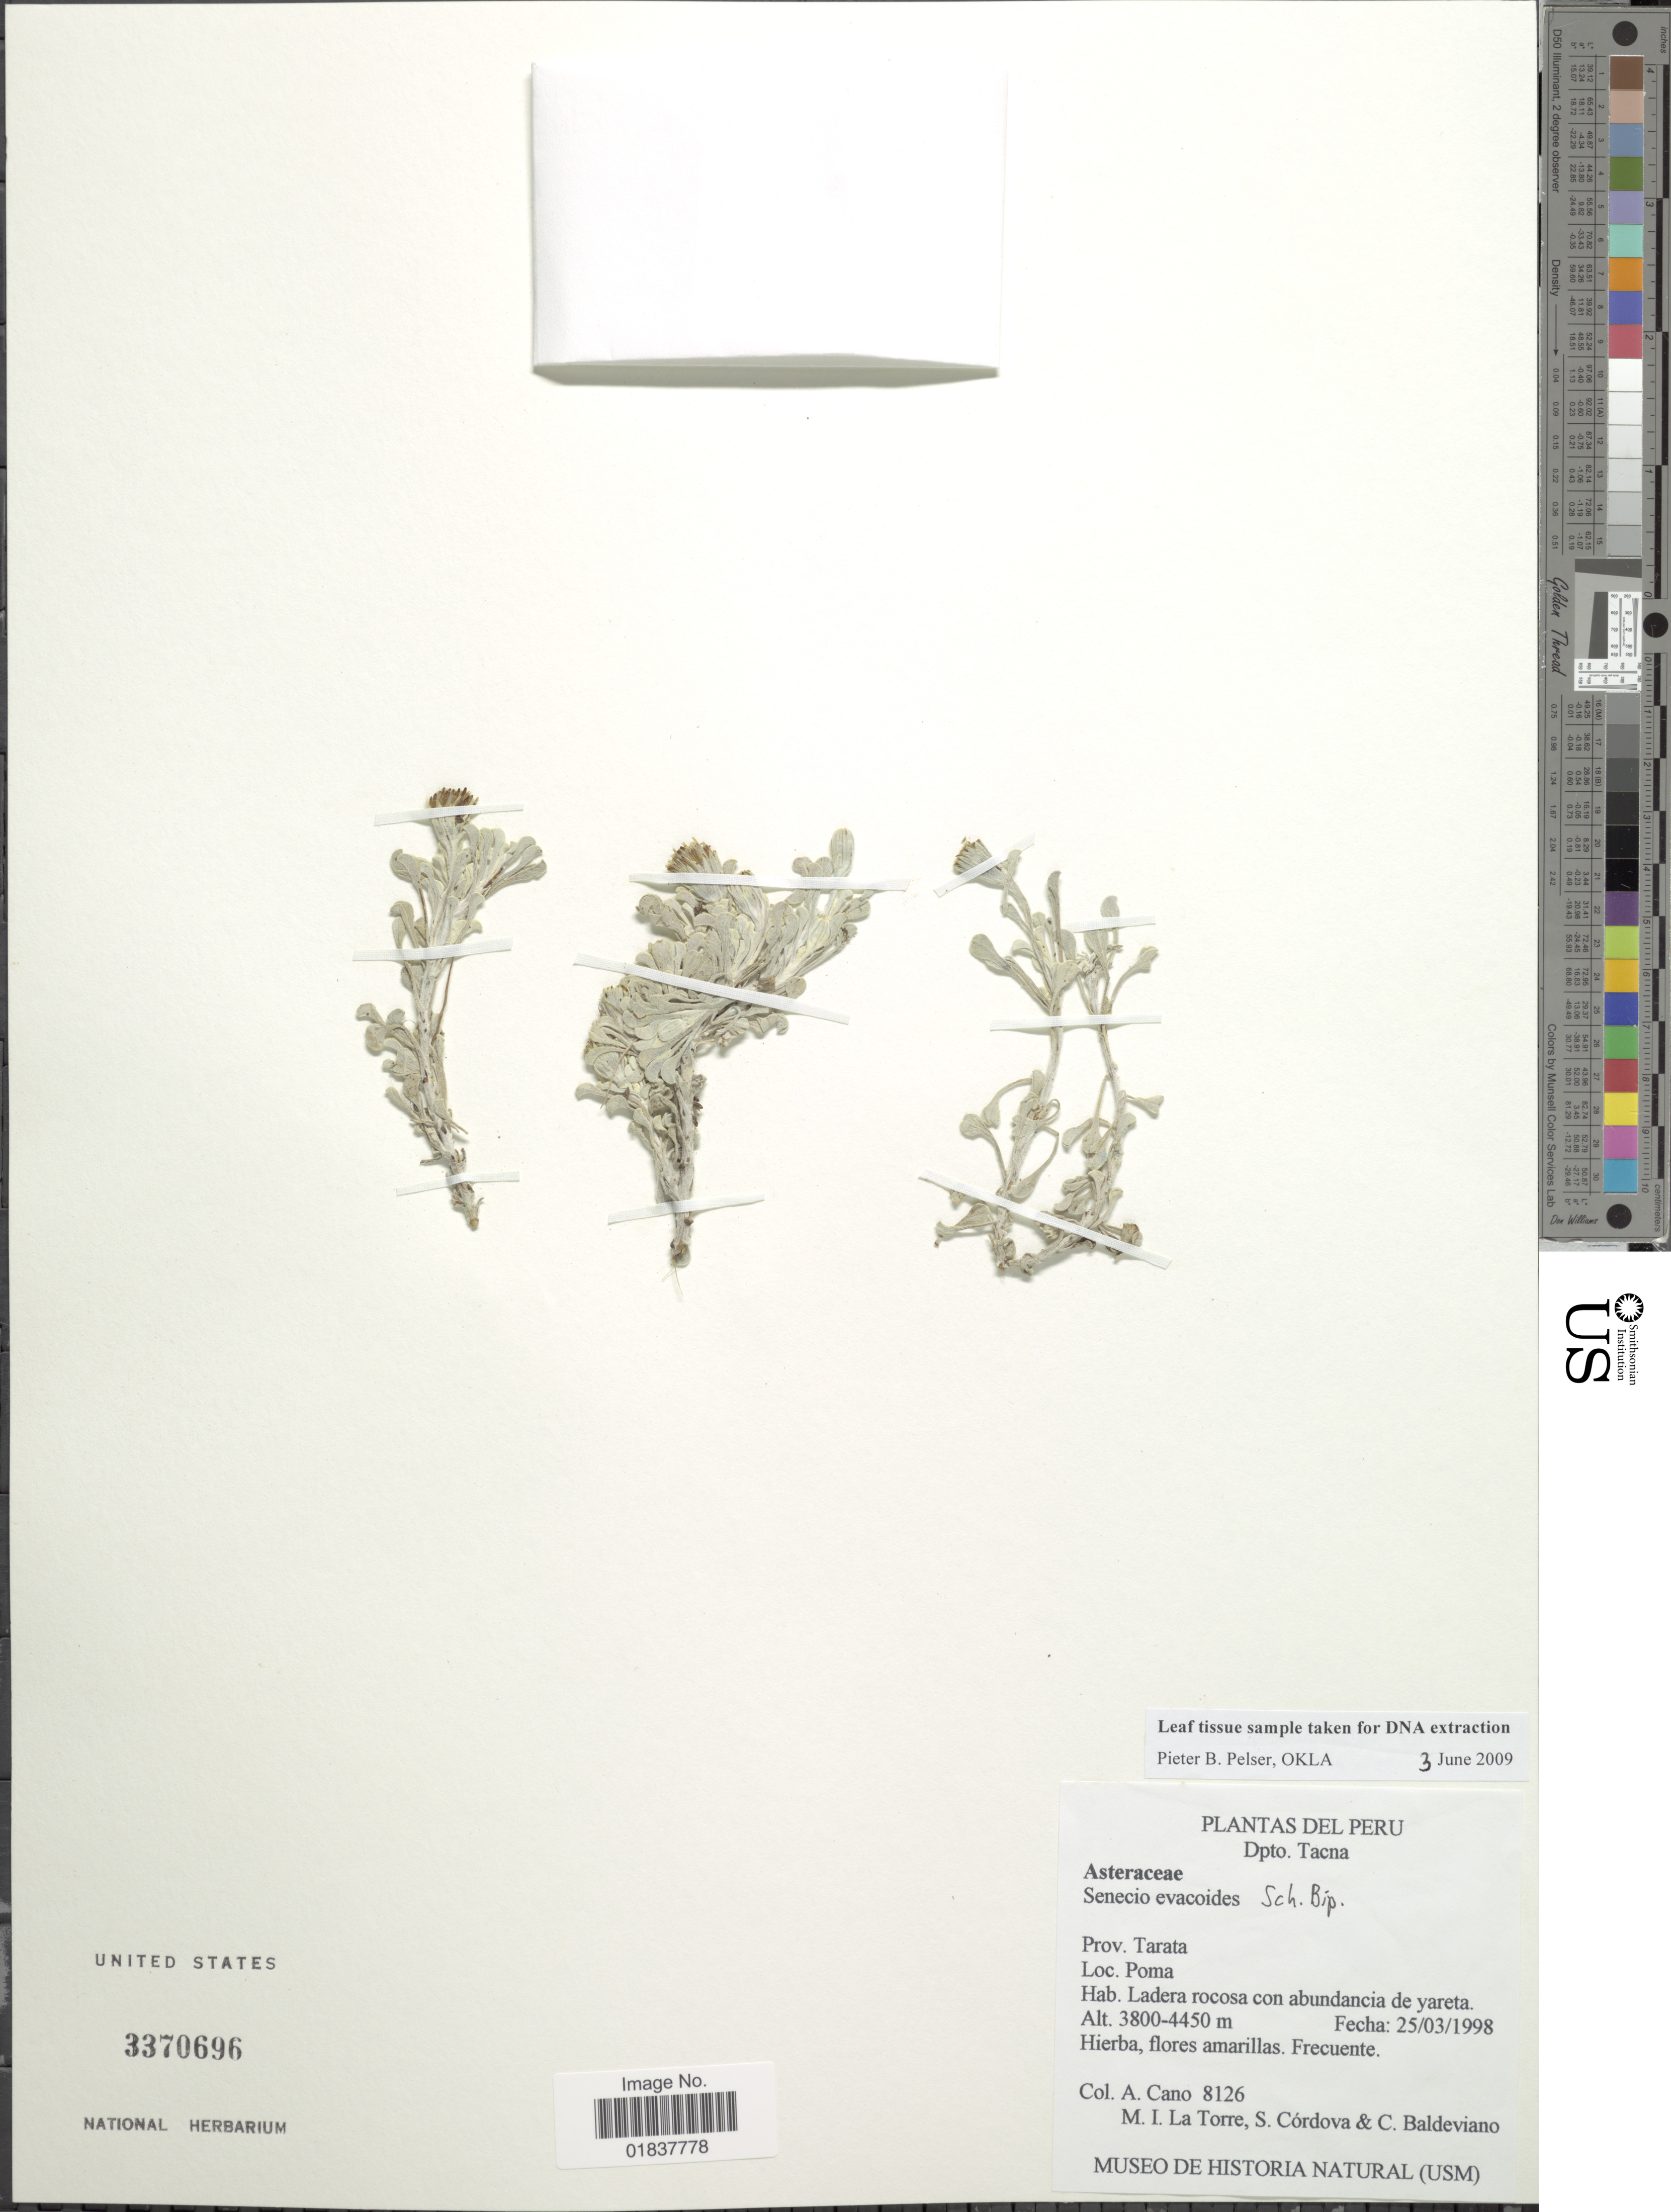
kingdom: Plantae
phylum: Tracheophyta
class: Magnoliopsida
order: Asterales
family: Asteraceae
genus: Senecio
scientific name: Senecio evacoides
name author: Sch. Bip.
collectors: A. Cano, M. I. La Torre, S. Cordova & C. Baldeviano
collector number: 8126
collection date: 1998-03-25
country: Peru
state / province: Tacna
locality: Prov. Tarata, Poma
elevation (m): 3800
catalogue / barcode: US 3370696